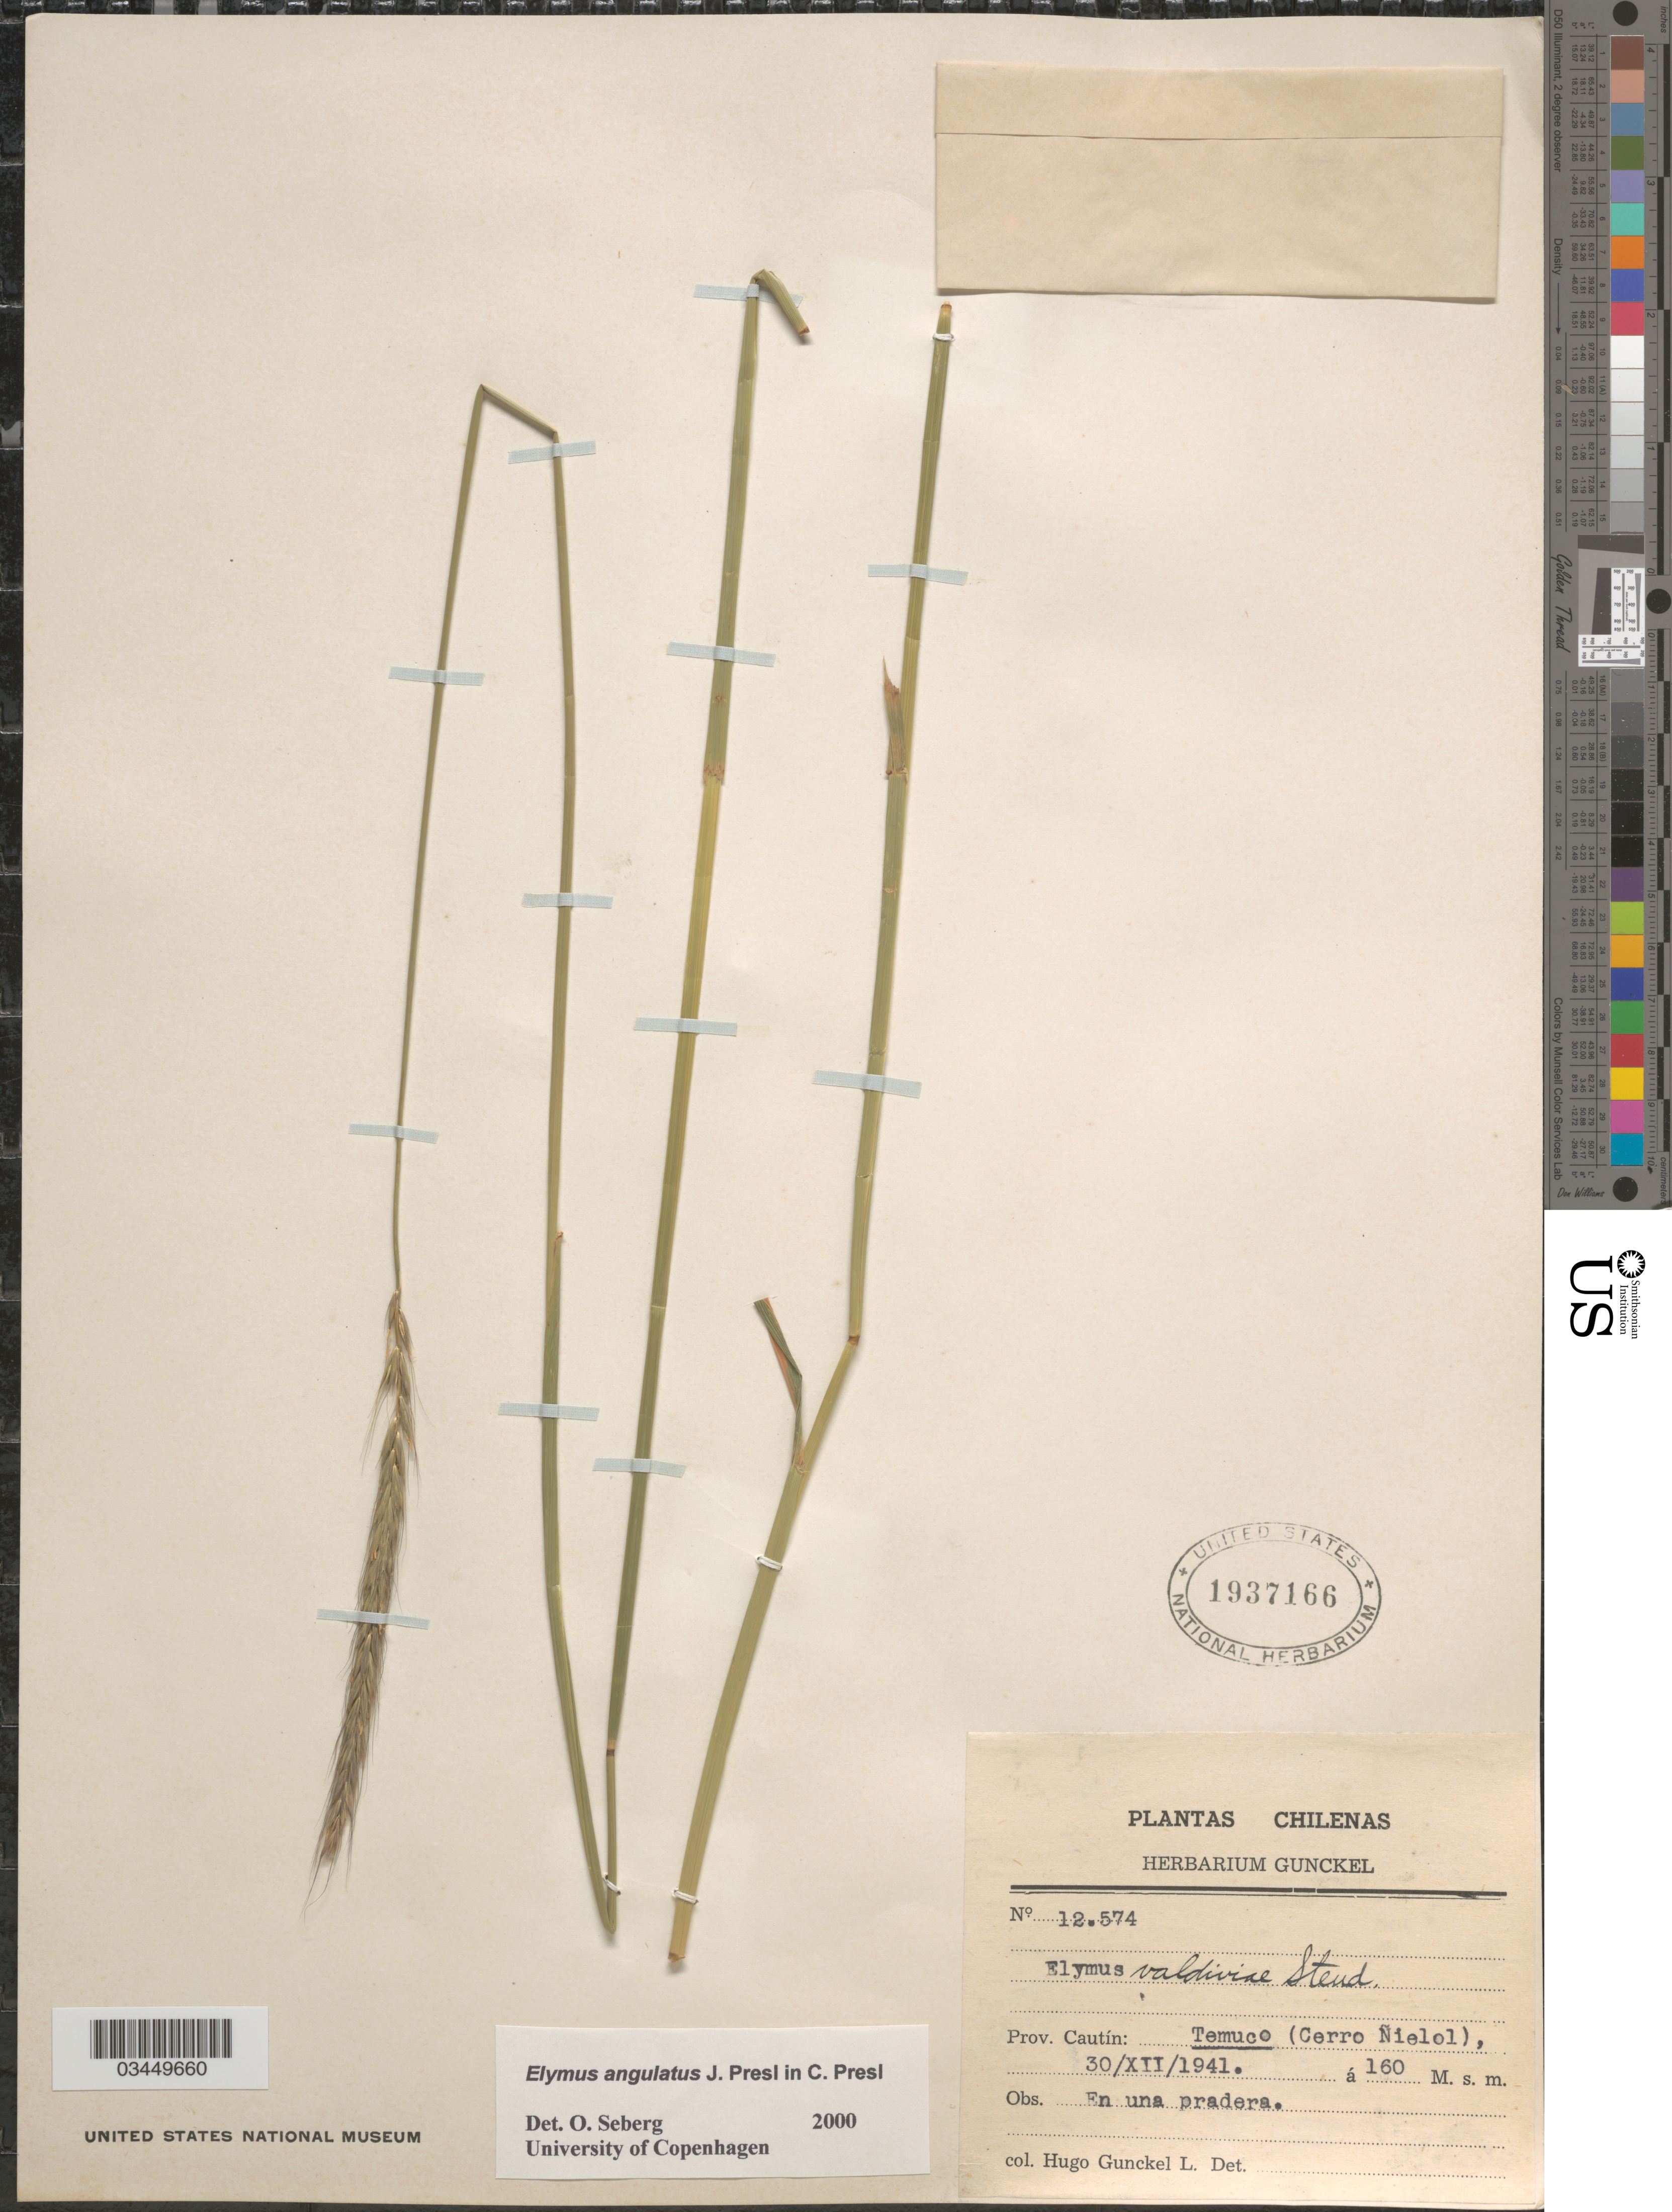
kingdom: Plantae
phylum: Tracheophyta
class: Liliopsida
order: Poales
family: Poaceae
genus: Elymus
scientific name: Elymus angulatus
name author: J. Presl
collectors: H. Gunckel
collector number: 12574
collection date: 1941-12-30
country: Chile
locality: Prov. Cautín: Temuco (Cerro Nielol).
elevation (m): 160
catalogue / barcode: US 1937166